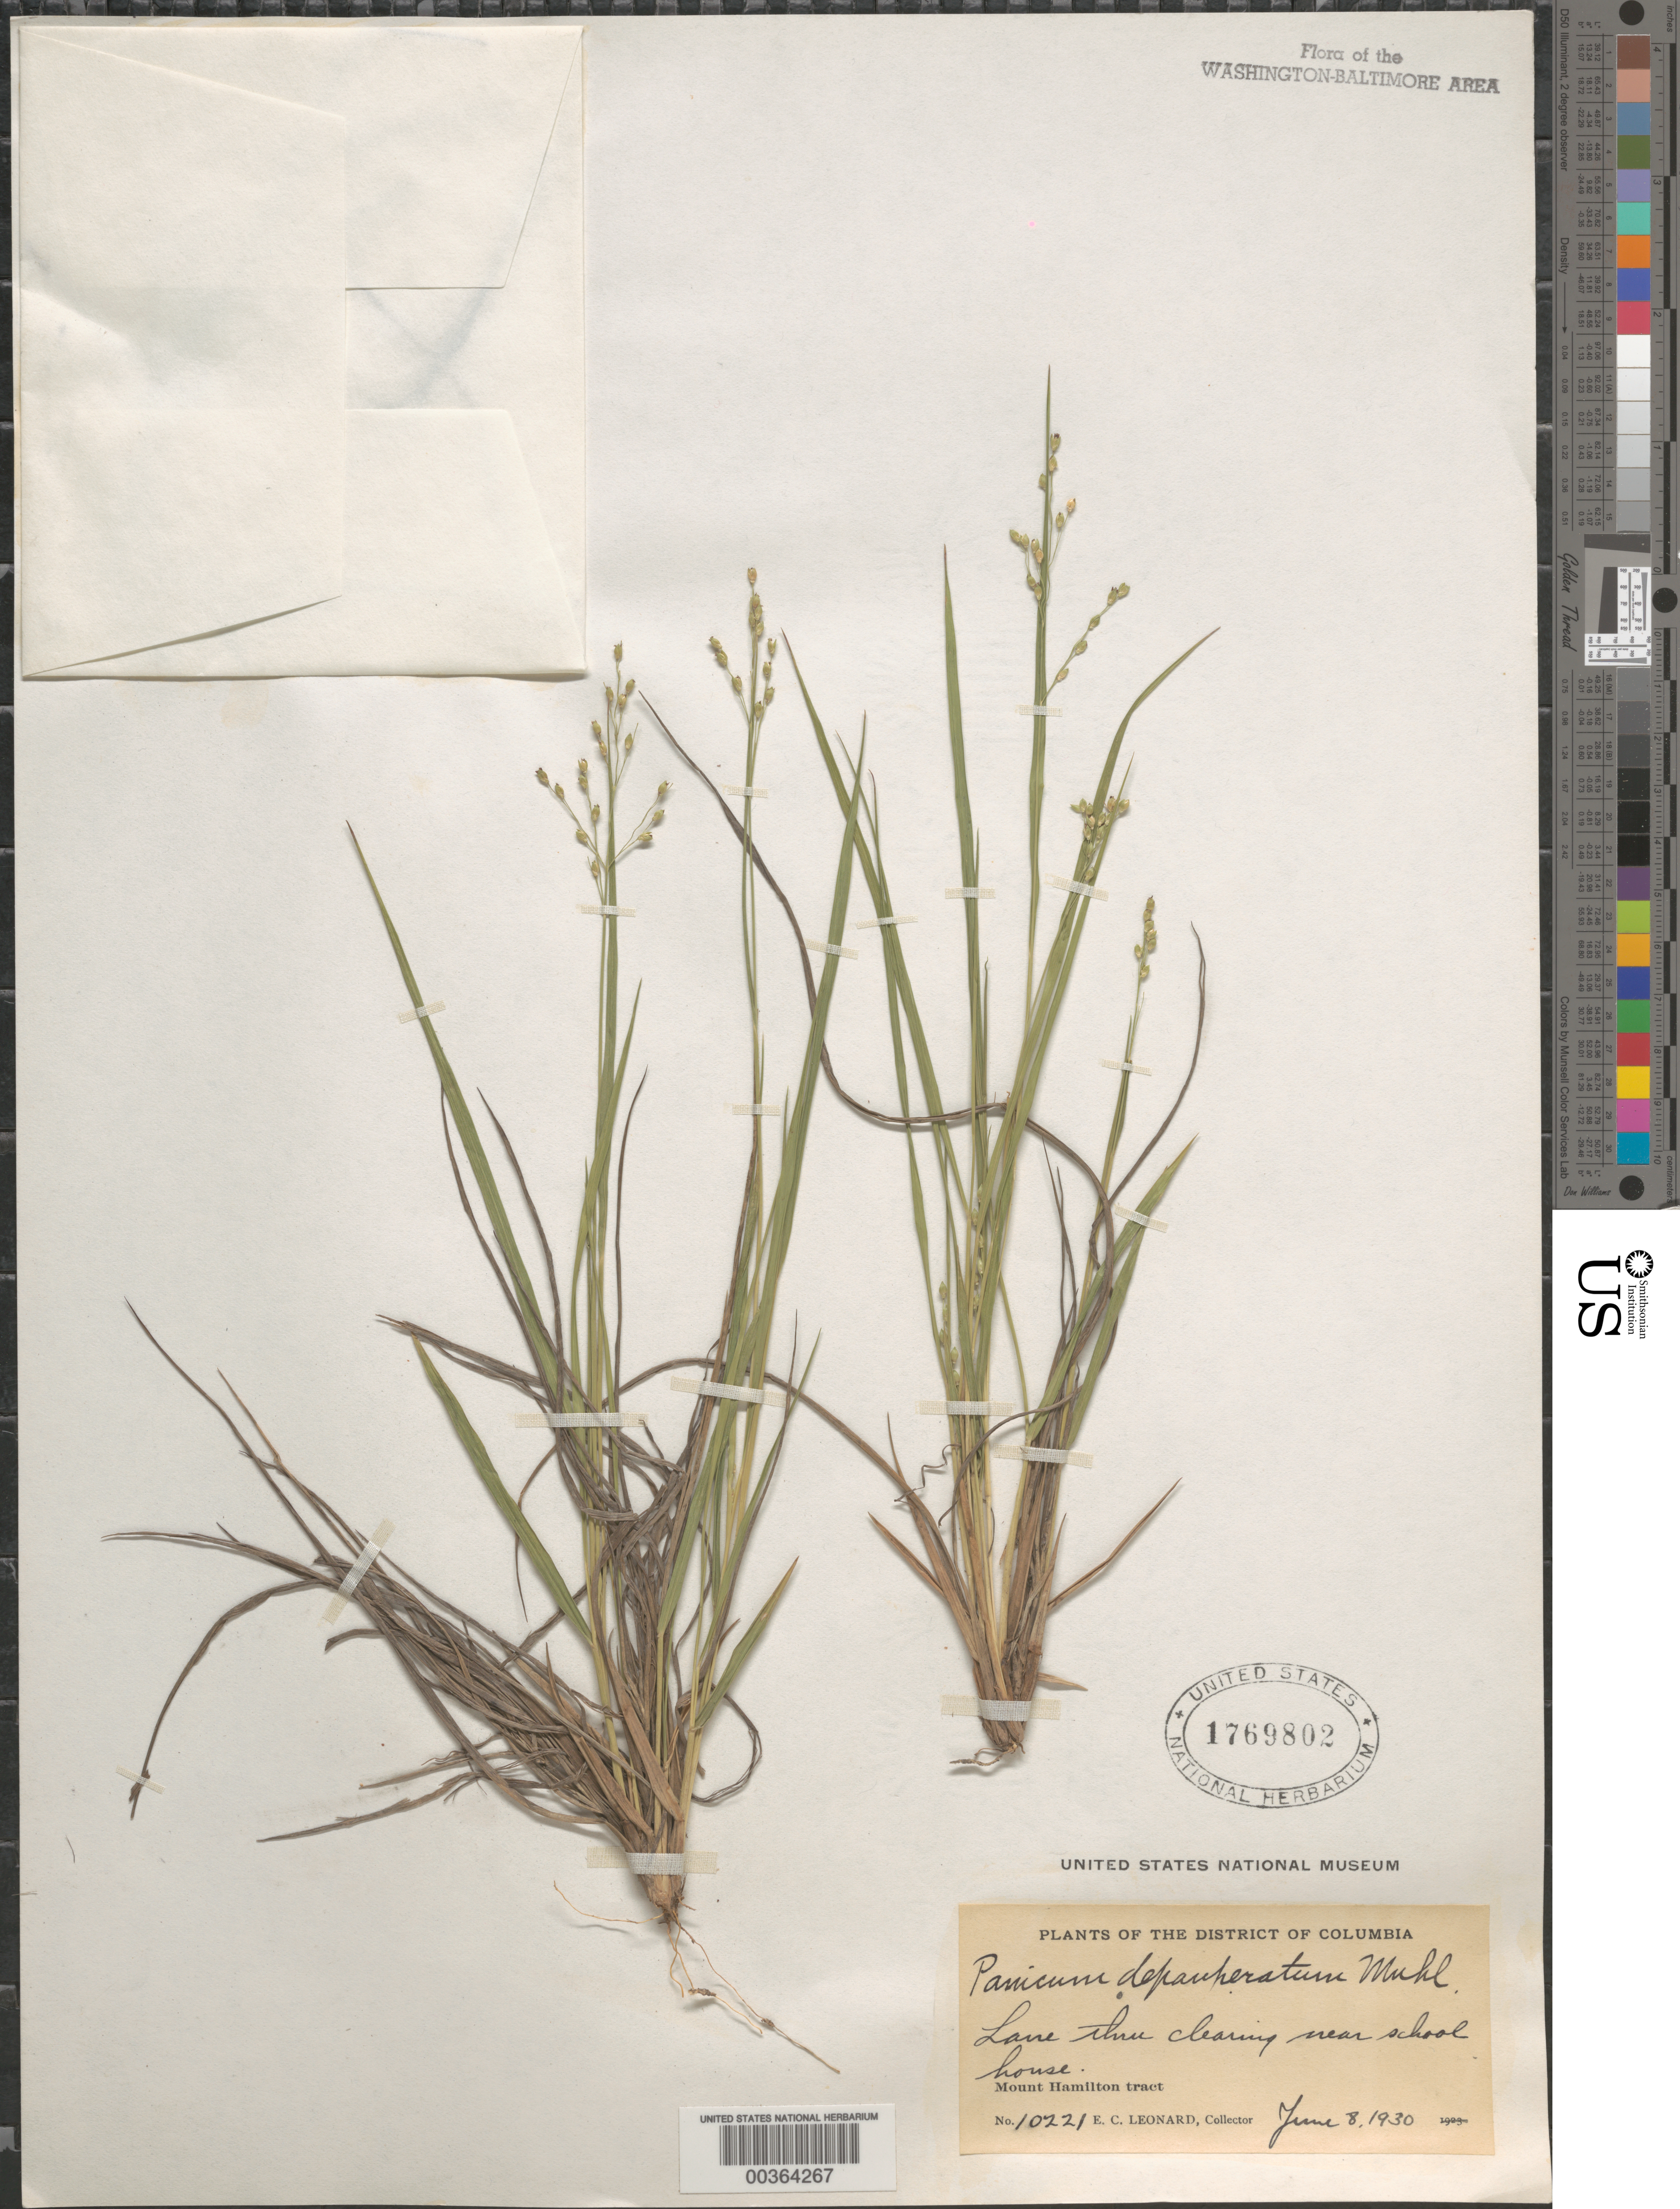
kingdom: Plantae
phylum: Tracheophyta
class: Liliopsida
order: Poales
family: Poaceae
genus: Dichanthelium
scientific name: Dichanthelium depauperatum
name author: (Muhl.) Gould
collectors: E. C. Leonard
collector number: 10221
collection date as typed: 08 Jun 1930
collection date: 1930-06-08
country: United States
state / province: District of Columbia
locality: Mt Hamilton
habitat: Lane thru clearing near school house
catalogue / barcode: US 1769802